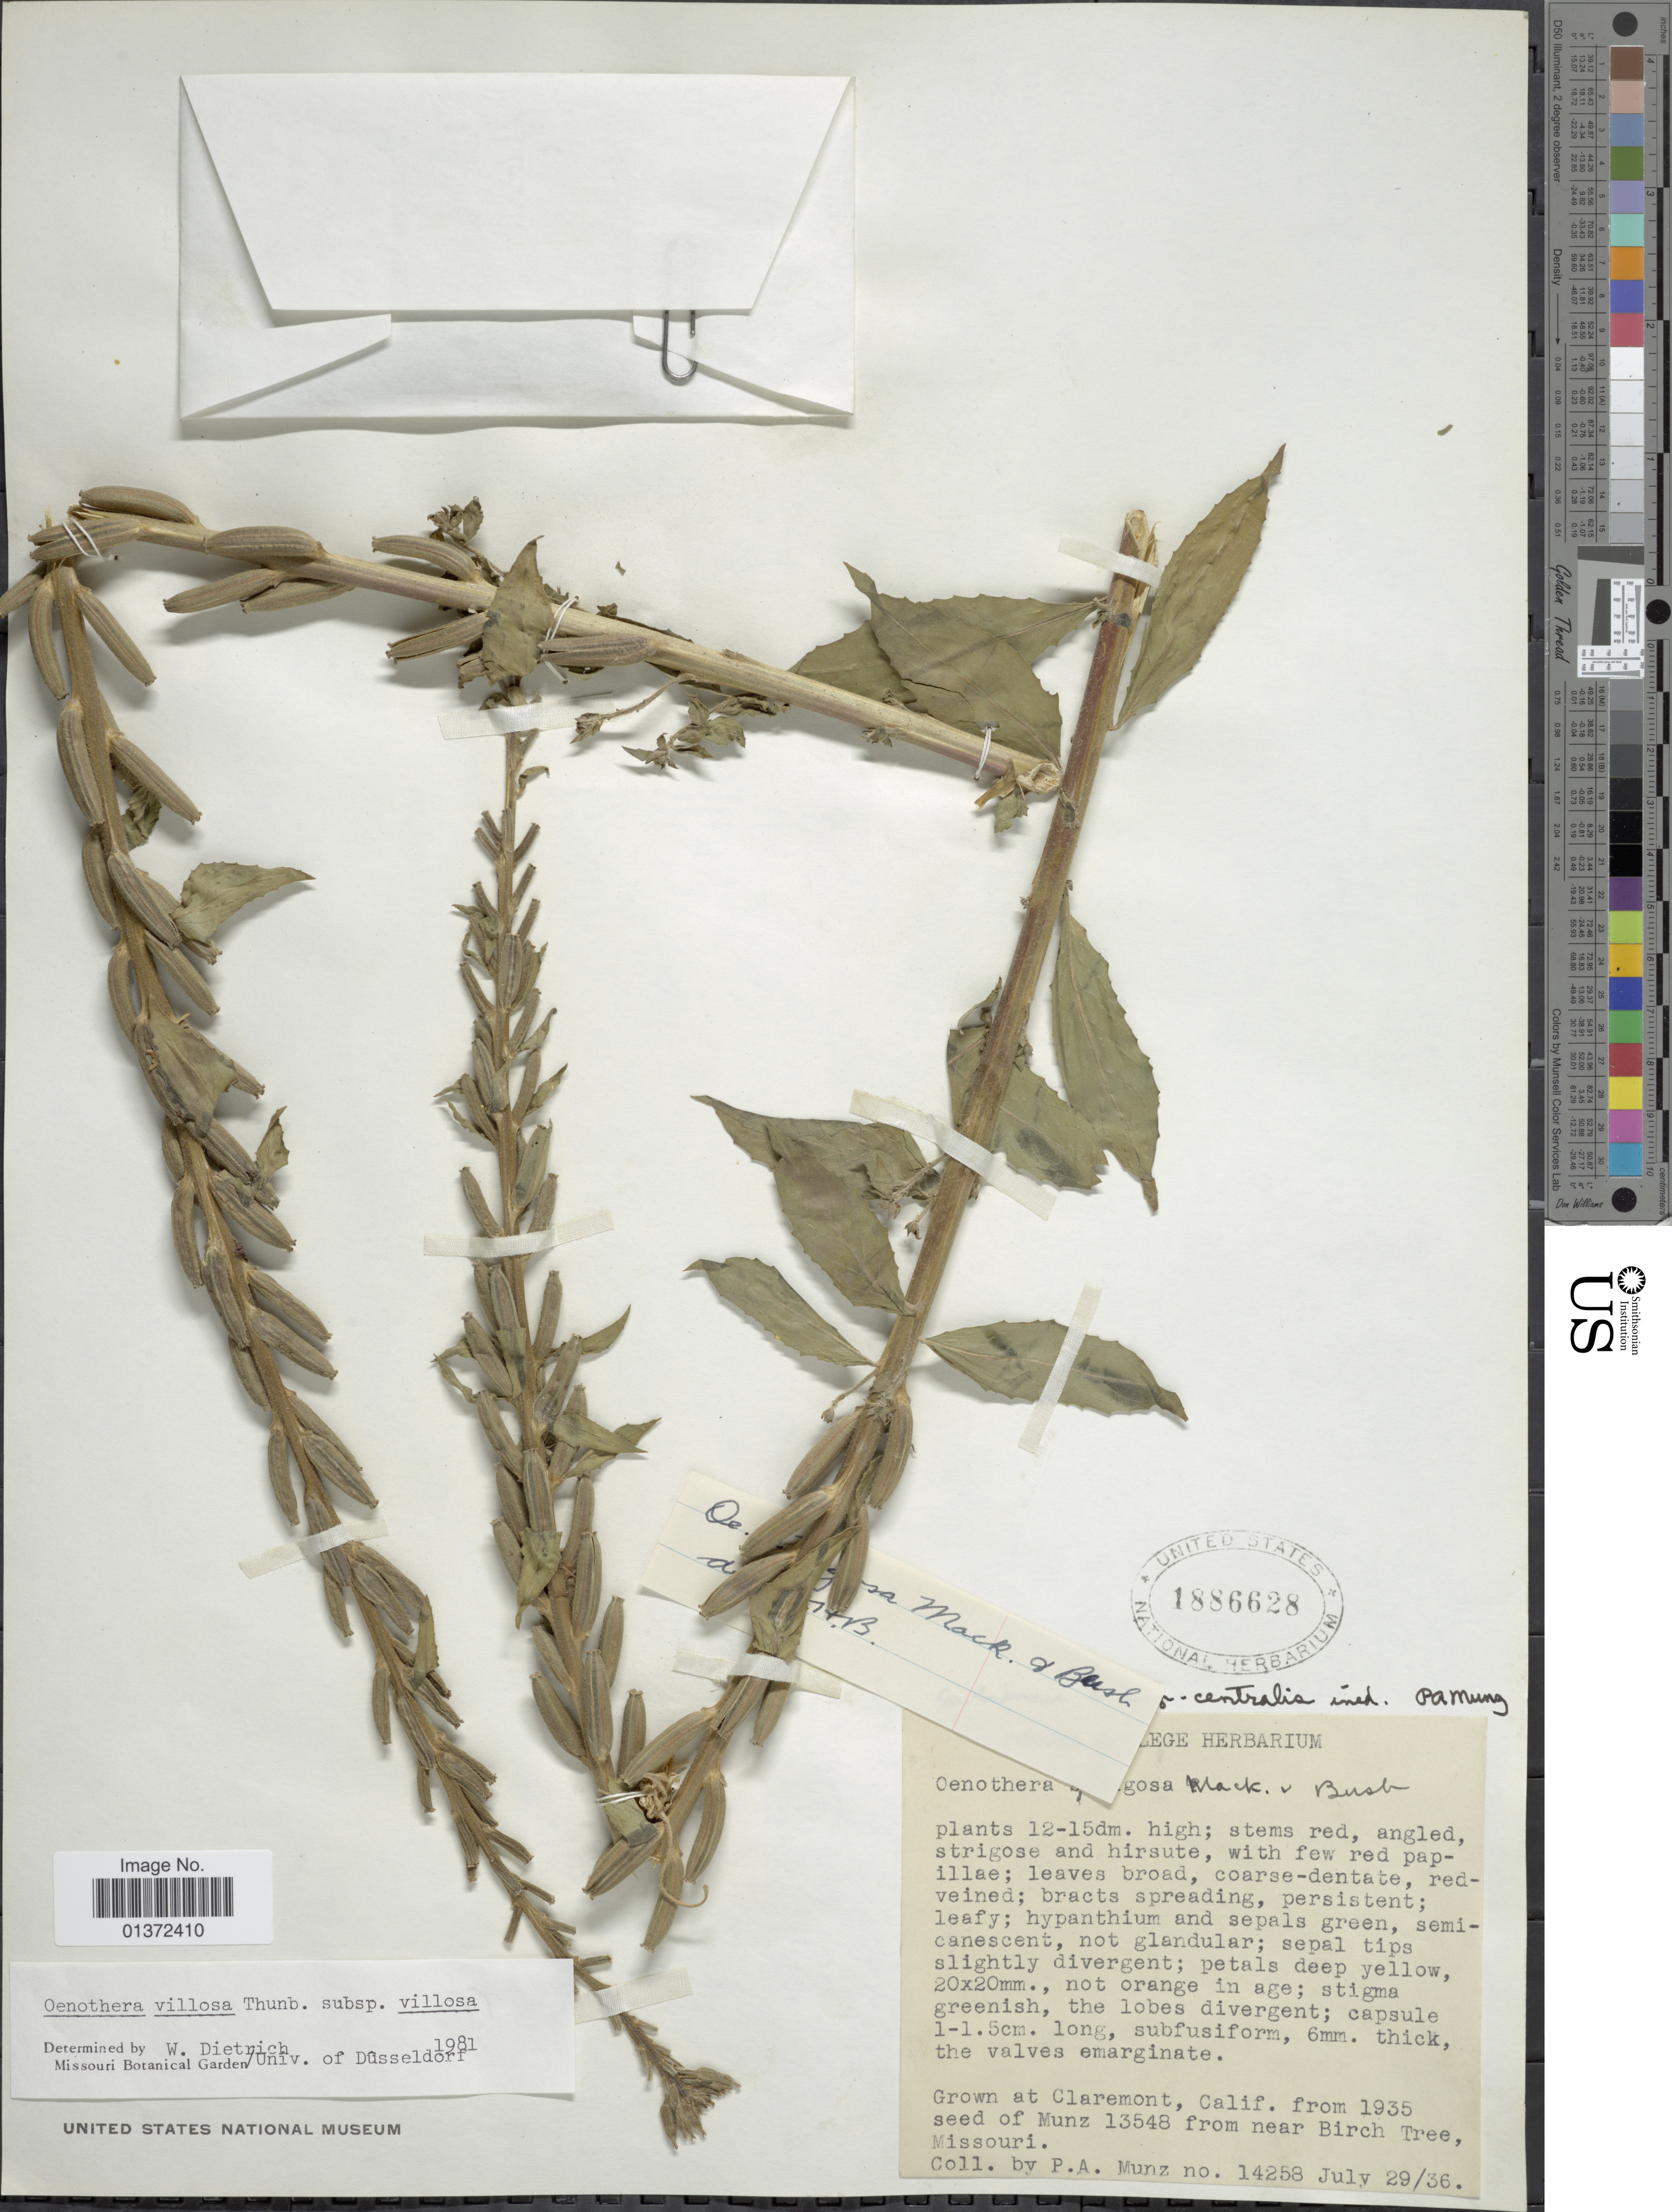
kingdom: Plantae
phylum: Tracheophyta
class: Magnoliopsida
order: Myrtales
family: Onagraceae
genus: Oenothera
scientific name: Oenothera villosa subsp. villosa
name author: Thunb.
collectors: P. A. Munz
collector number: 14258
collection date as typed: Transcribed d/m/y: 29/7/36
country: United States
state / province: California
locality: Claremont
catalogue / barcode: US 1886628